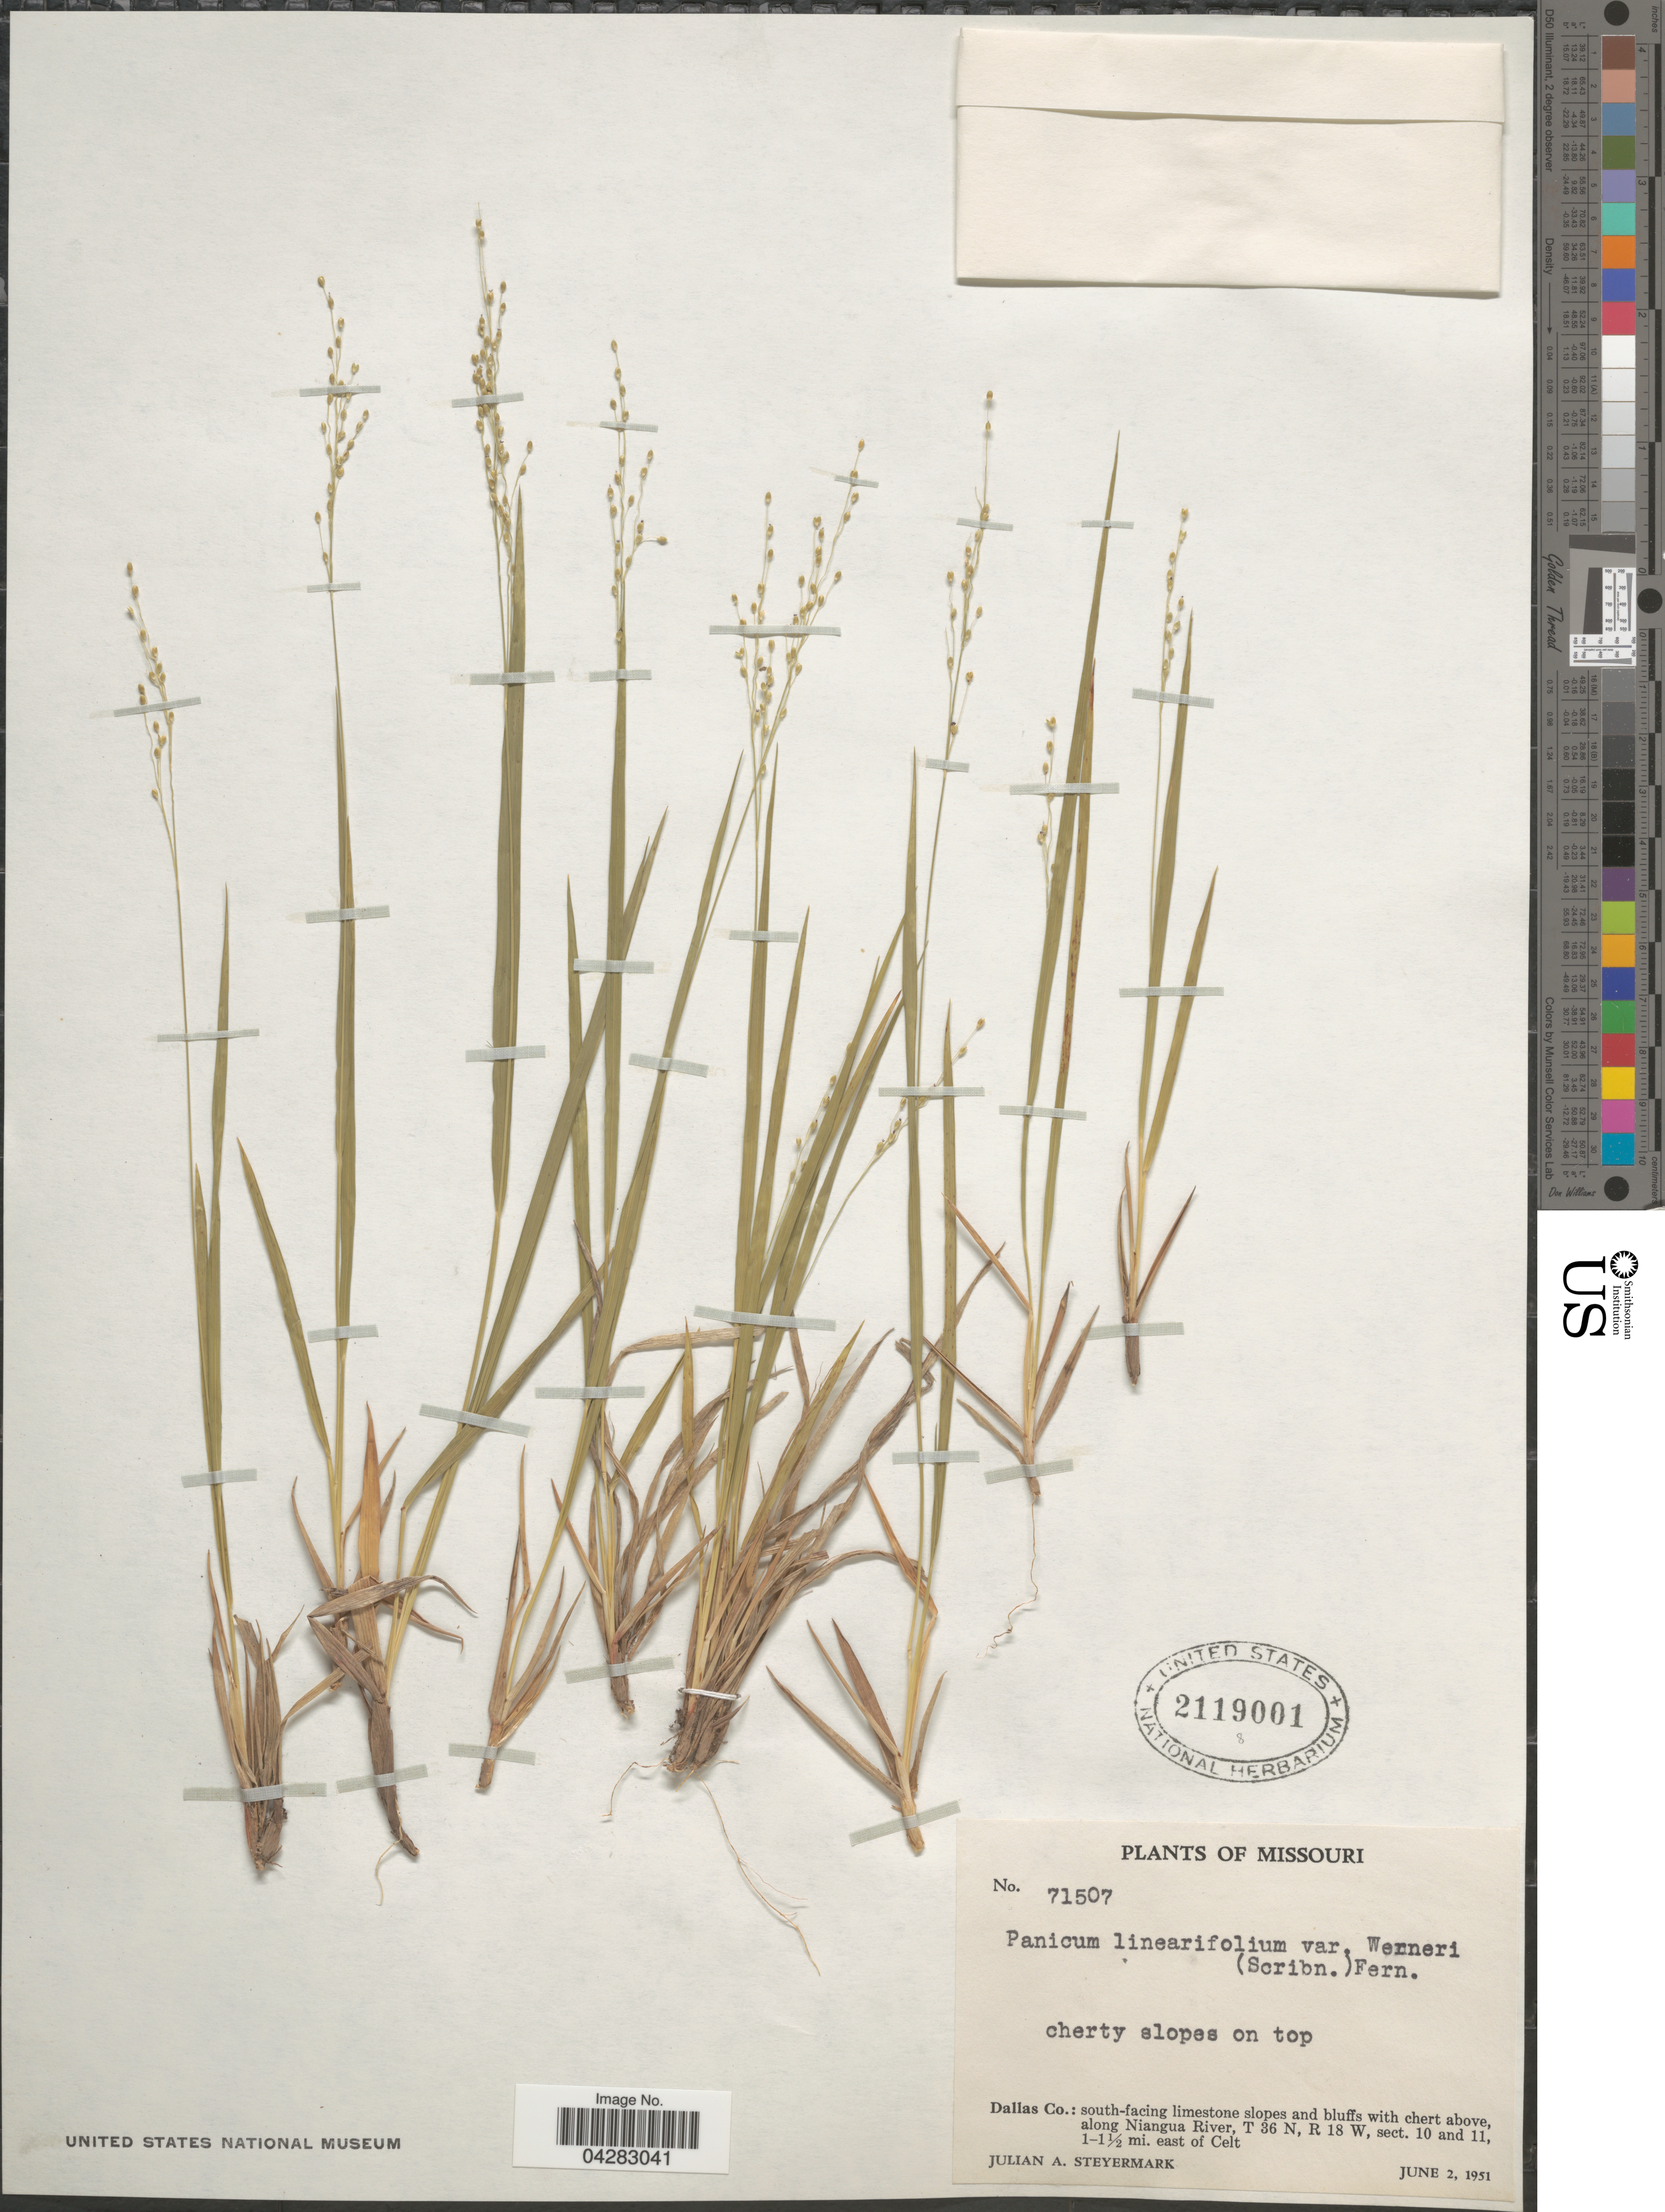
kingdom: Plantae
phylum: Tracheophyta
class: Liliopsida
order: Poales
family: Poaceae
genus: Dichanthelium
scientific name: Dichanthelium linearifolium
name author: (Scribn.) Gould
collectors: J. Steyermark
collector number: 71507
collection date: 1951-06-02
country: United States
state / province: Missouri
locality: Cherty slopes on top. Dallas Co.: south-facing limestone slopes and bluffs with chert above, along Niangua River, T 36 N, R 18 W, sect. 10 and 11, 1-1½ mi. east of Celt.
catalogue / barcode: US 2119001